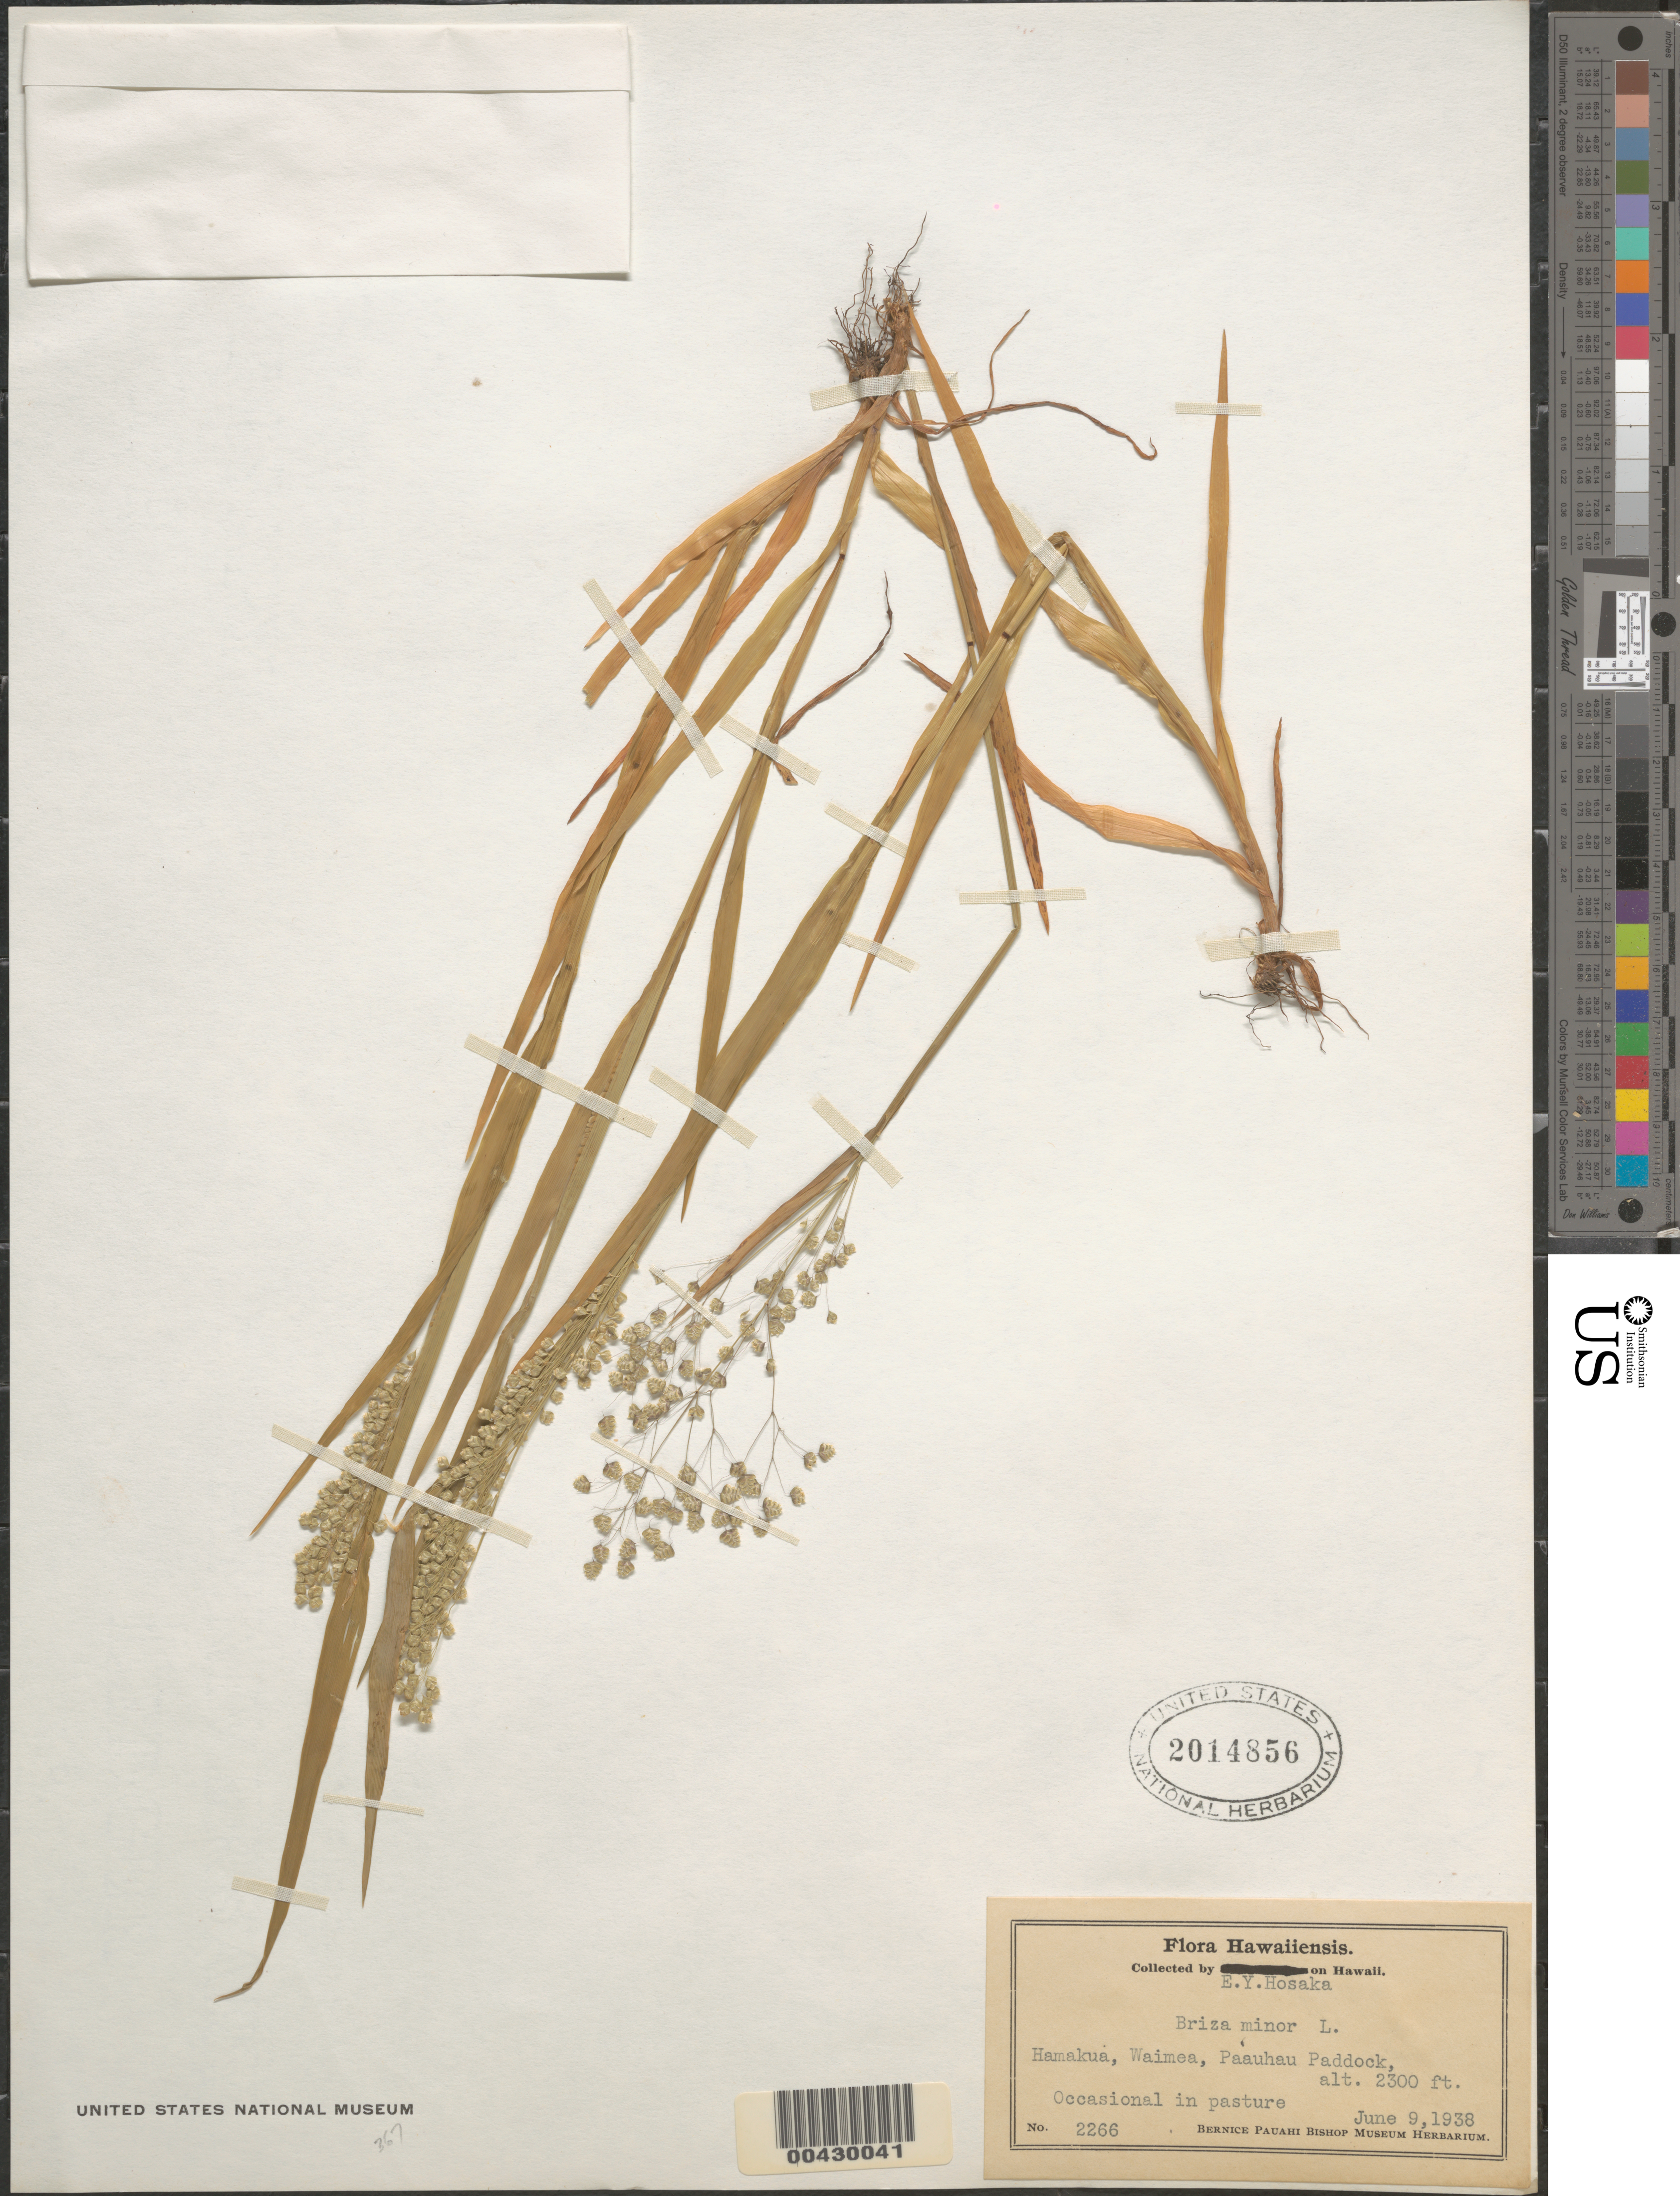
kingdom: Plantae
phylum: Tracheophyta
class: Liliopsida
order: Poales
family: Poaceae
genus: Briza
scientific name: Briza minor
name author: L.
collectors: E. Y. Hosaka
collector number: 2266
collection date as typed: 9 Jun 1938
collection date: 1938-06-09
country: United States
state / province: Hawaii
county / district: Hawaii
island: Hawaii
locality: Hamakua, Waimea, Paauhau Paddock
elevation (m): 701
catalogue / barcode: US 2014856